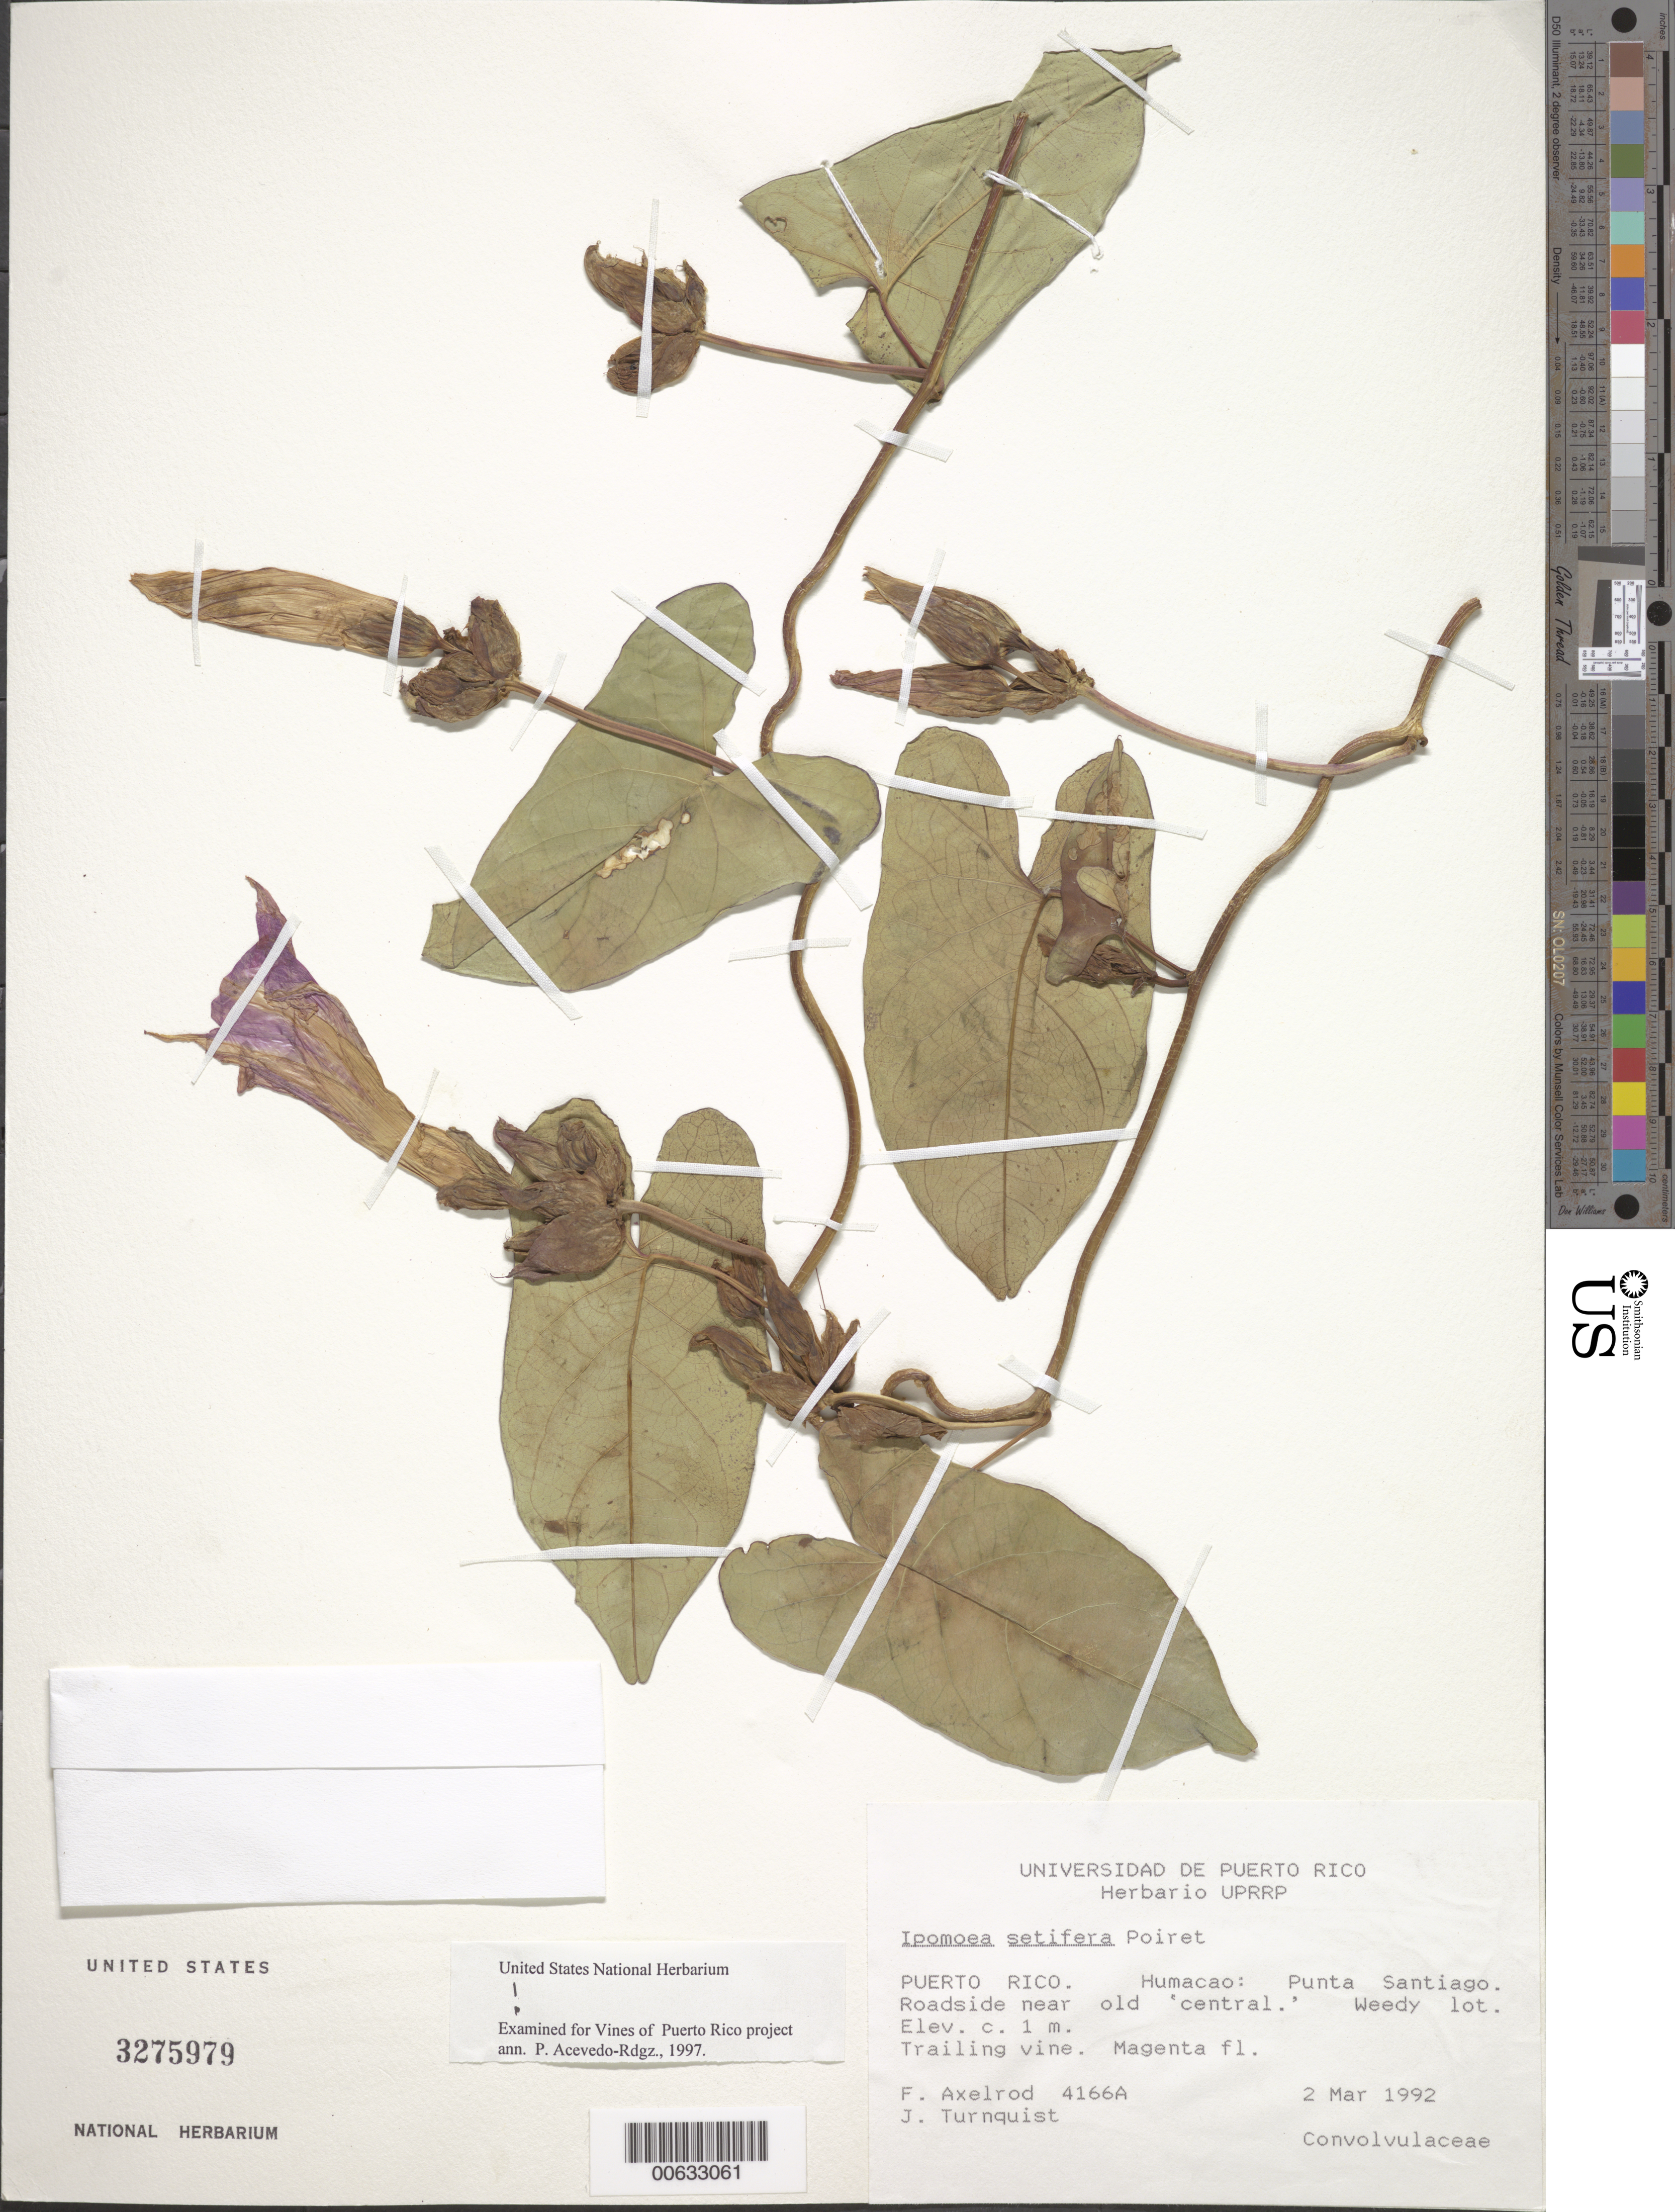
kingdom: Plantae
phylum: Tracheophyta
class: Magnoliopsida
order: Solanales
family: Convolvulaceae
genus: Ipomoea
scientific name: Ipomoea setifera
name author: Poir.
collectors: F. S. Axelrod & J. Turnquist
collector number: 4166a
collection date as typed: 02 Mar 1992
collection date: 1992-03-02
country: Puerto Rico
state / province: Humacao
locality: Humacao: Punta Santiago.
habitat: Weedy lot.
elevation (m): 1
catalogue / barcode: US 3275979